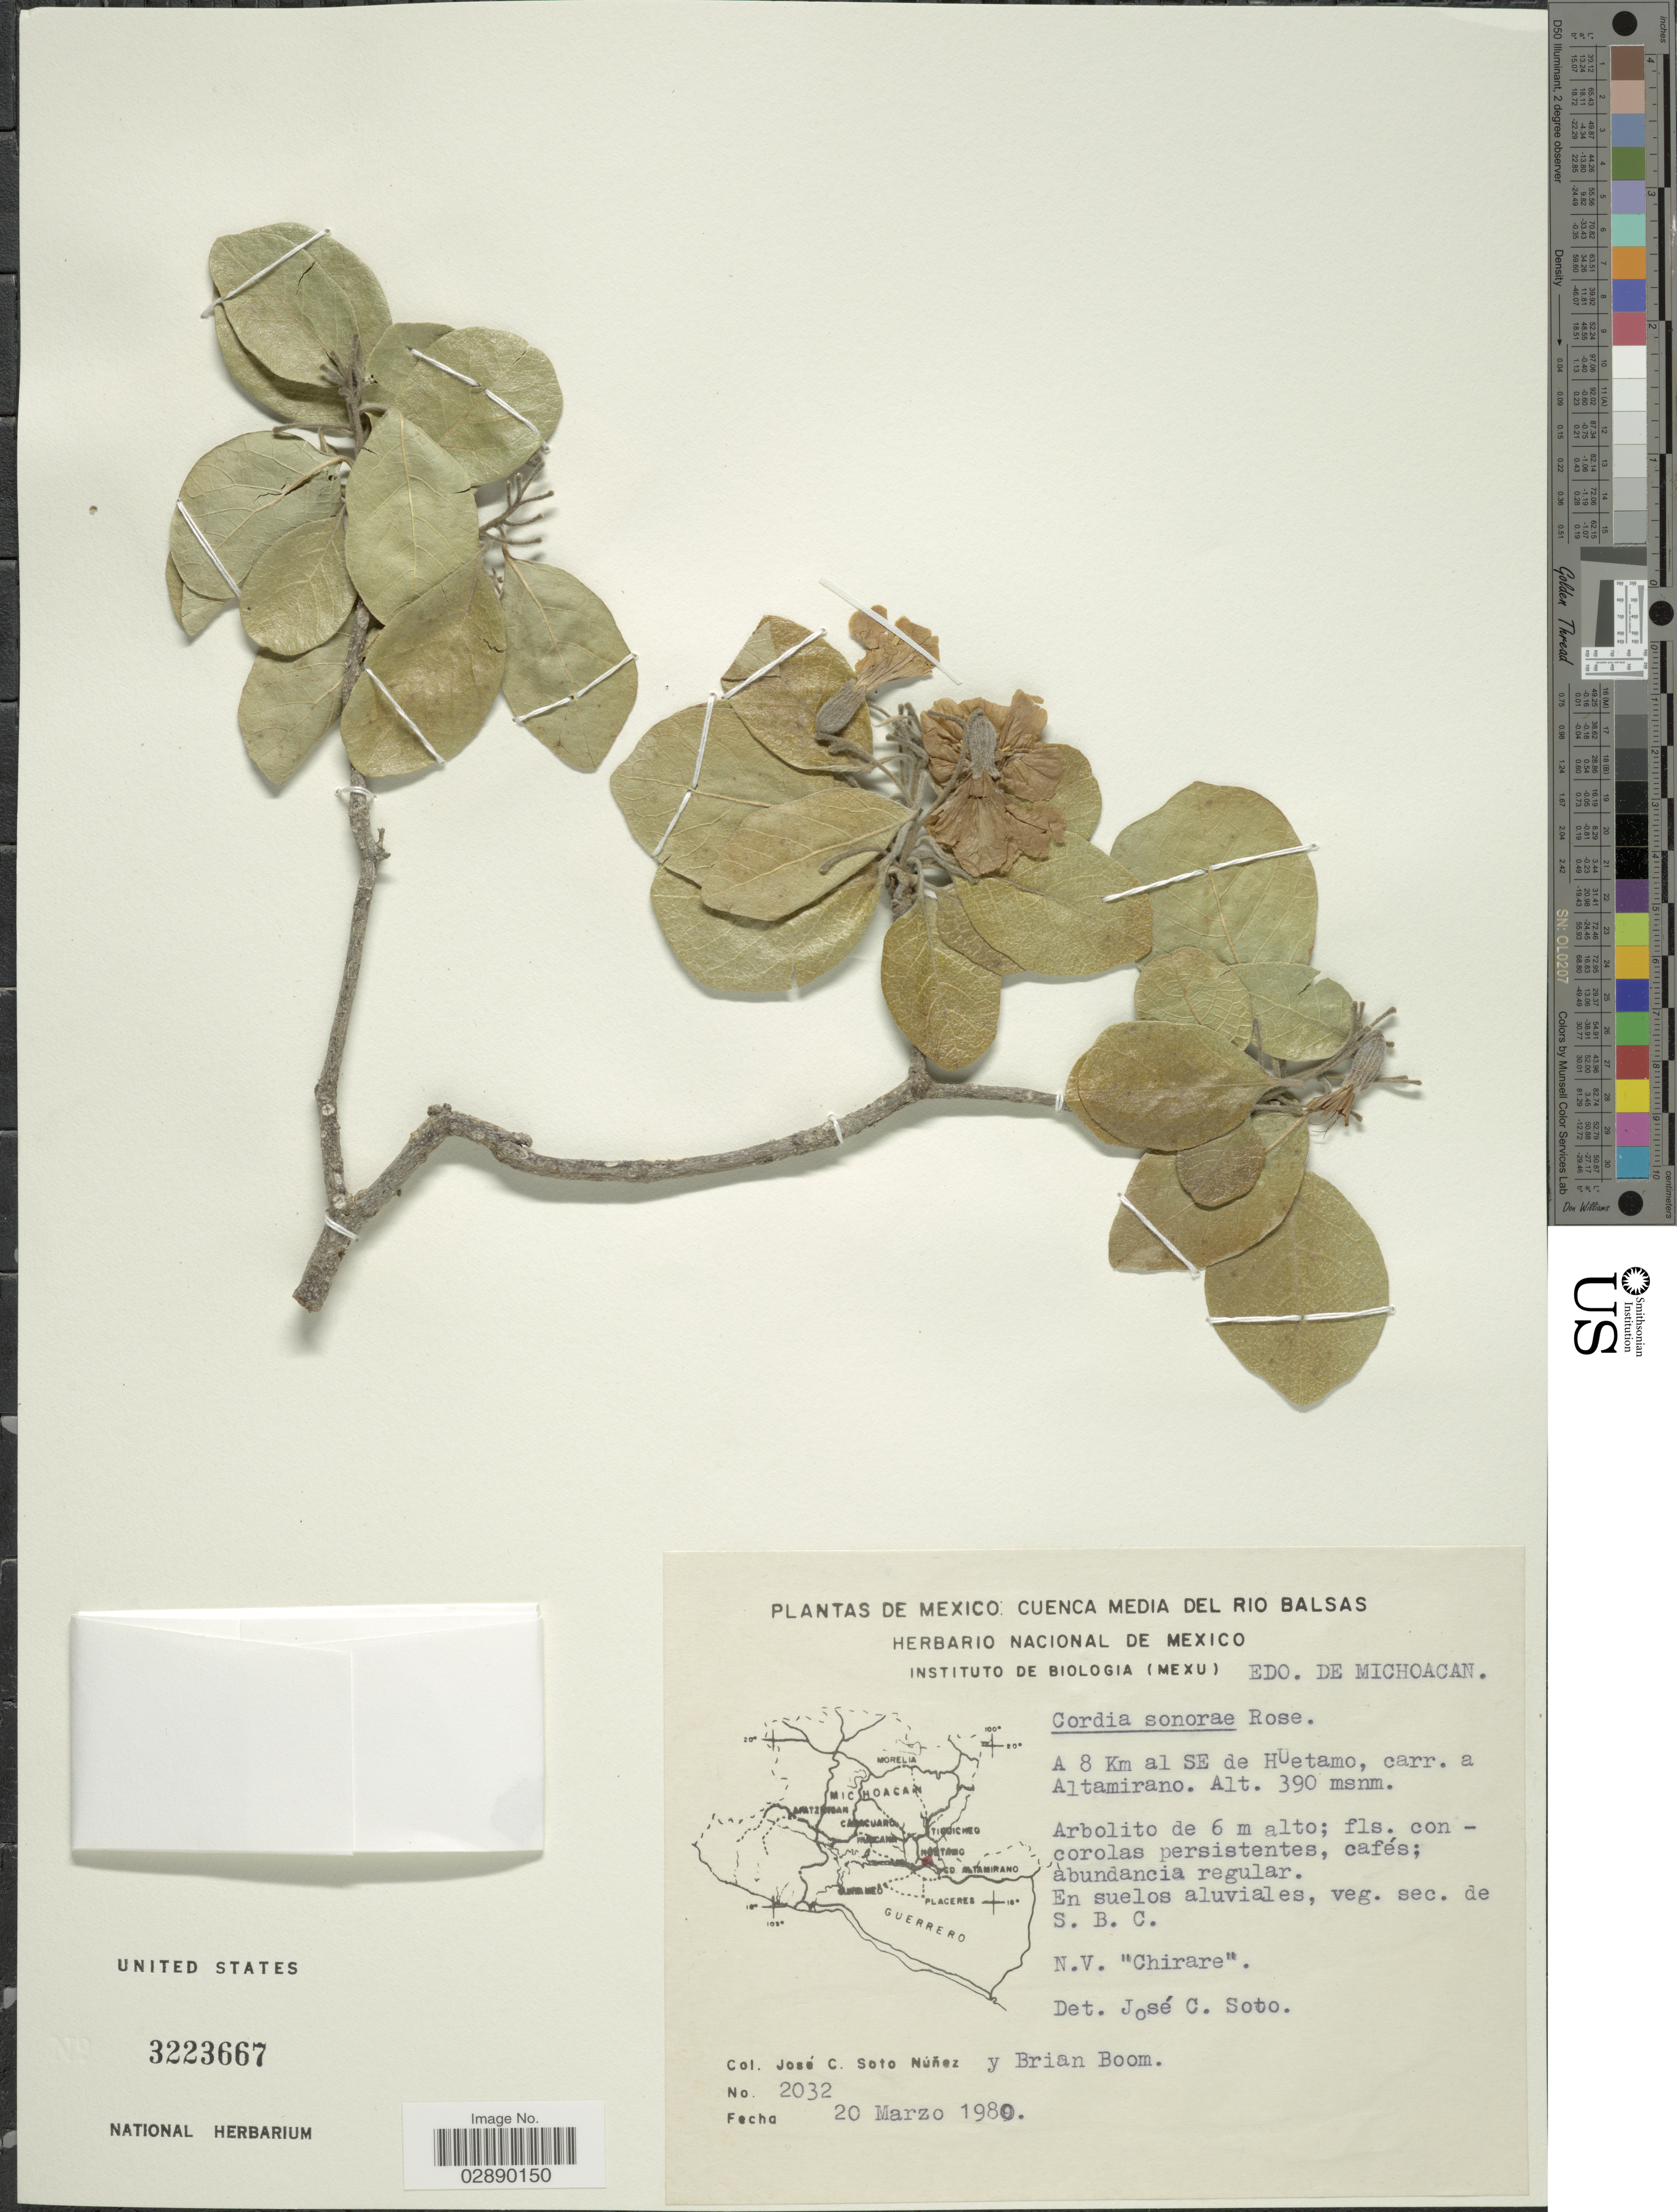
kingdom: Plantae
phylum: Tracheophyta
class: Magnoliopsida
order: Boraginales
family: Cordiaceae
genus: Cordia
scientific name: Cordia sonorae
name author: Rose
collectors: J. Soto & B. M. Boom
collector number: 2032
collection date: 1980-03-20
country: Mexico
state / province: Michoacán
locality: Cuenca Media del Rio Balsas. Edo. de Michoacan. A 8 Km al SE de Huetamo, carr. a Altamirano.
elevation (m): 390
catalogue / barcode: US 3223667